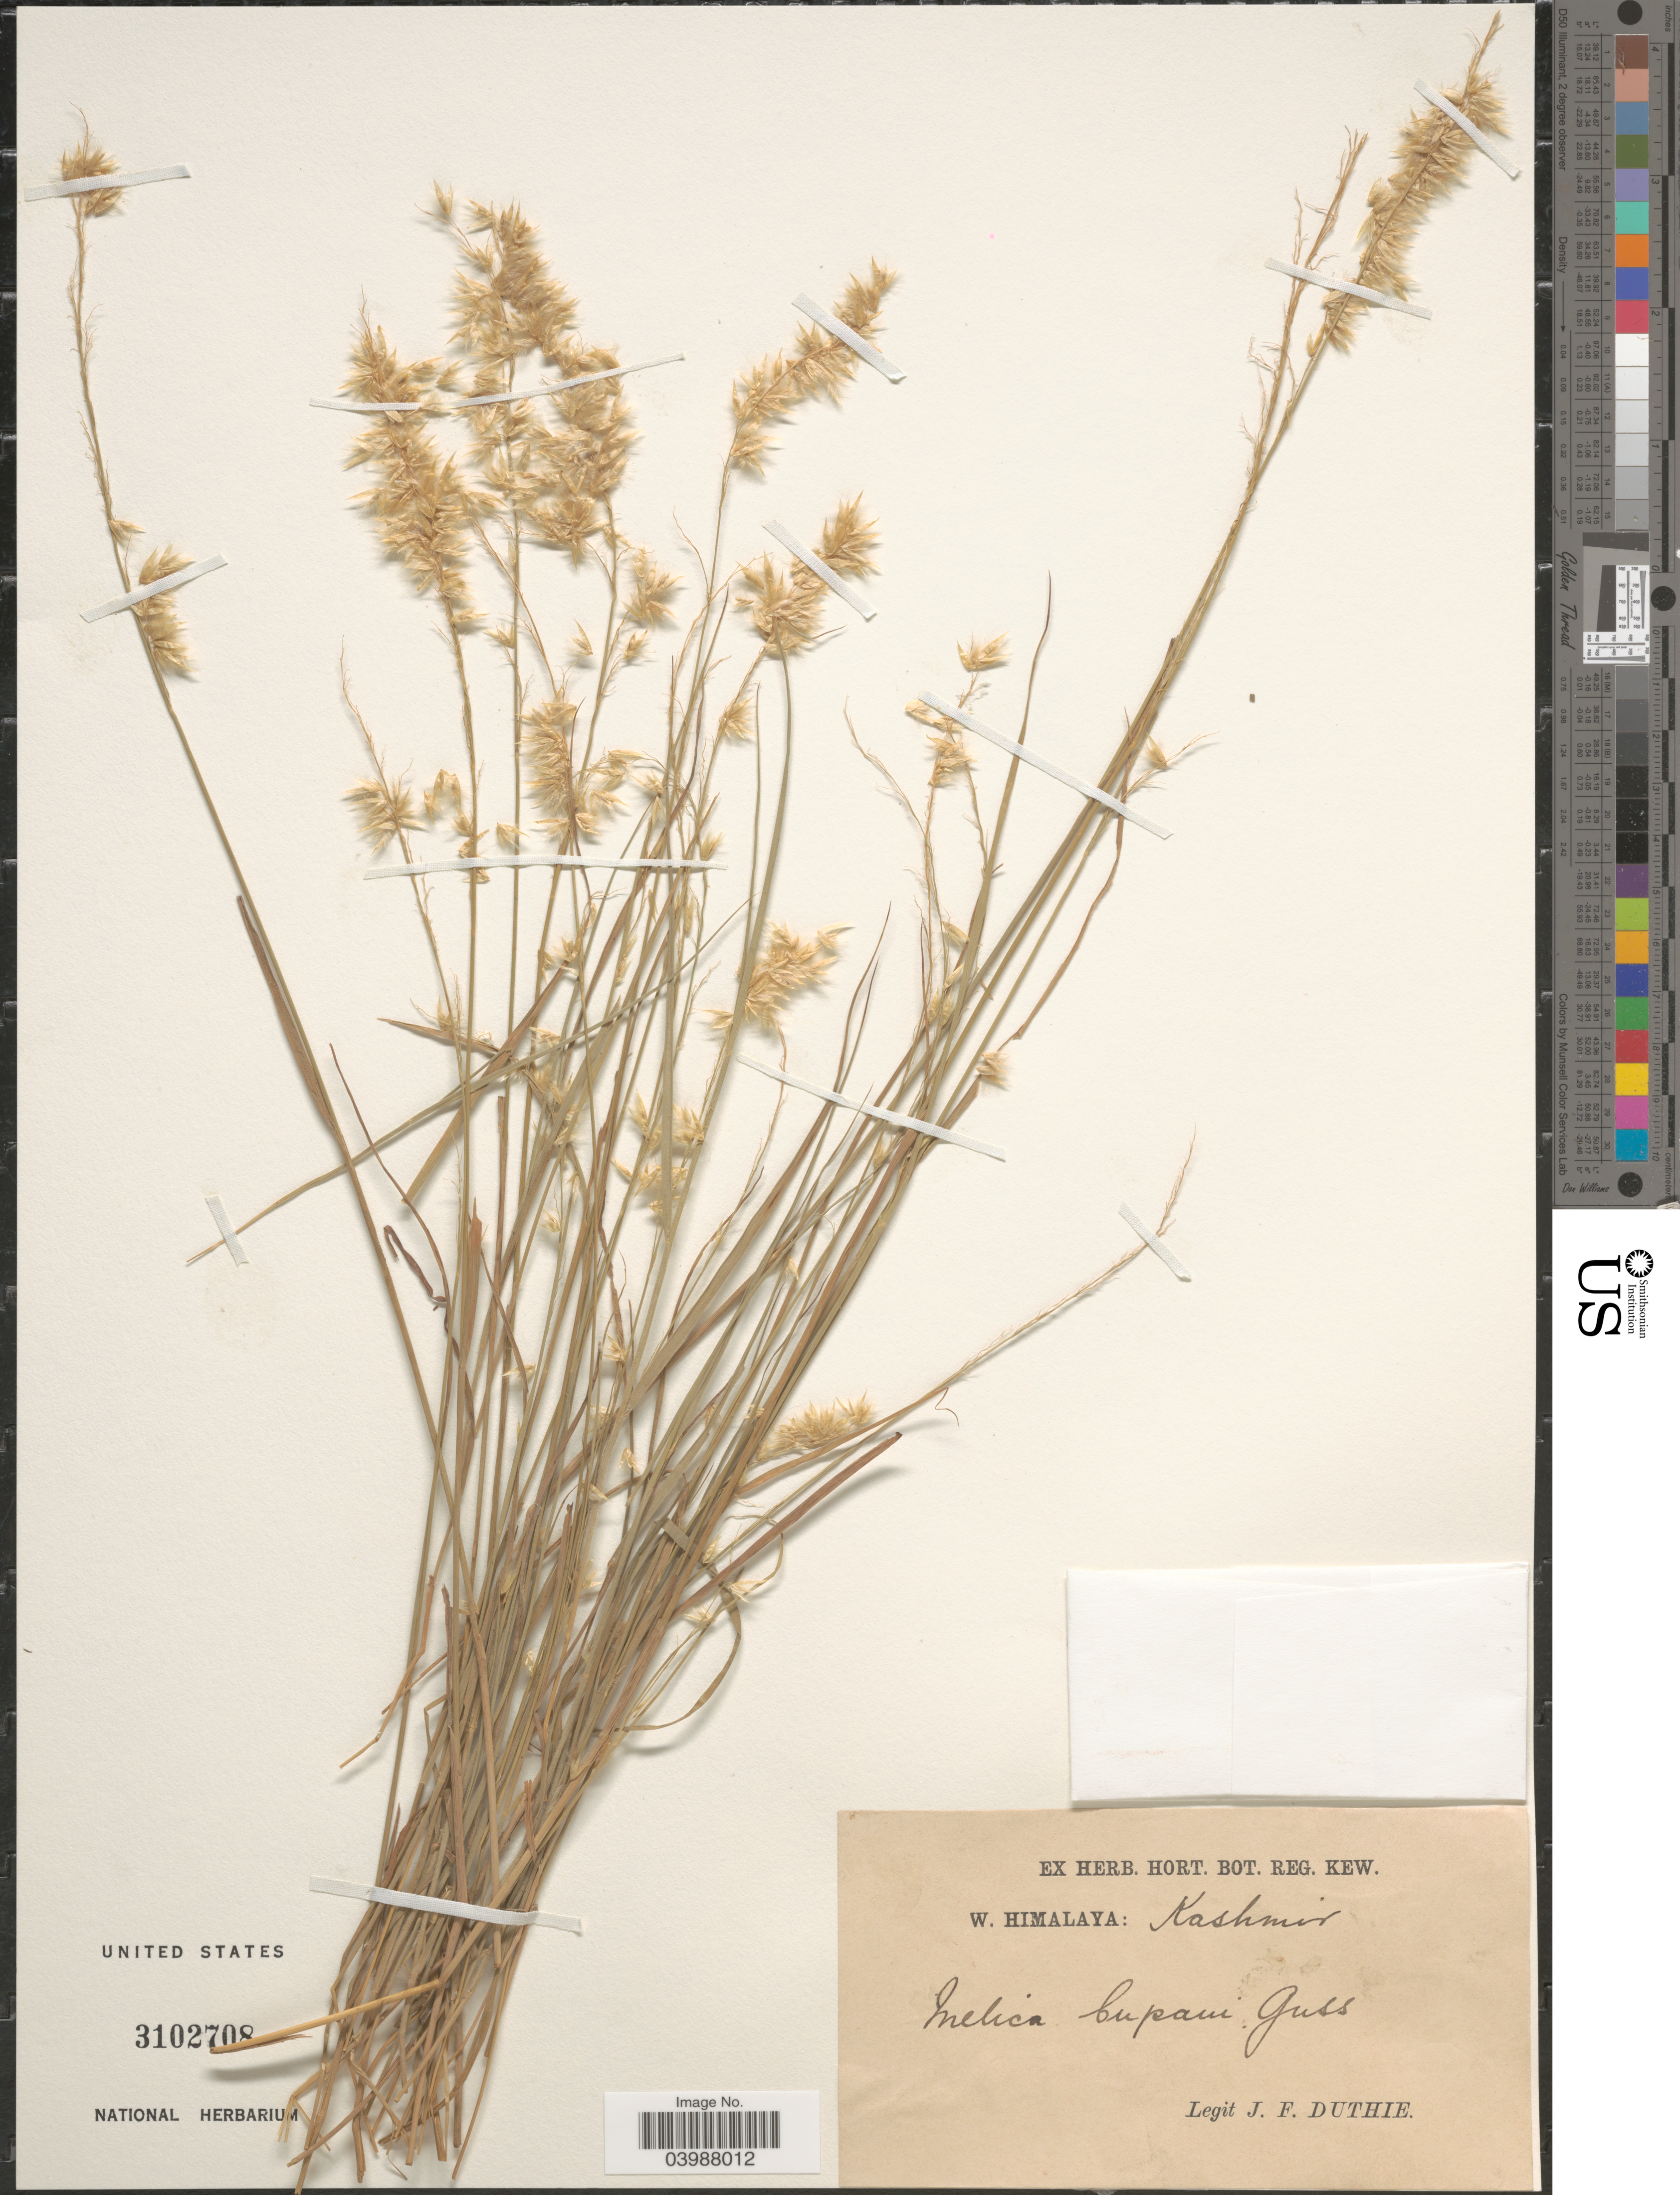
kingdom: Plantae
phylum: Tracheophyta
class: Liliopsida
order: Poales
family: Poaceae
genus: Melica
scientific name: Melica cupani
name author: Gussone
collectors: J. F. Duthie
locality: W. Himalaya.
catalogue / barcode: US 3102708